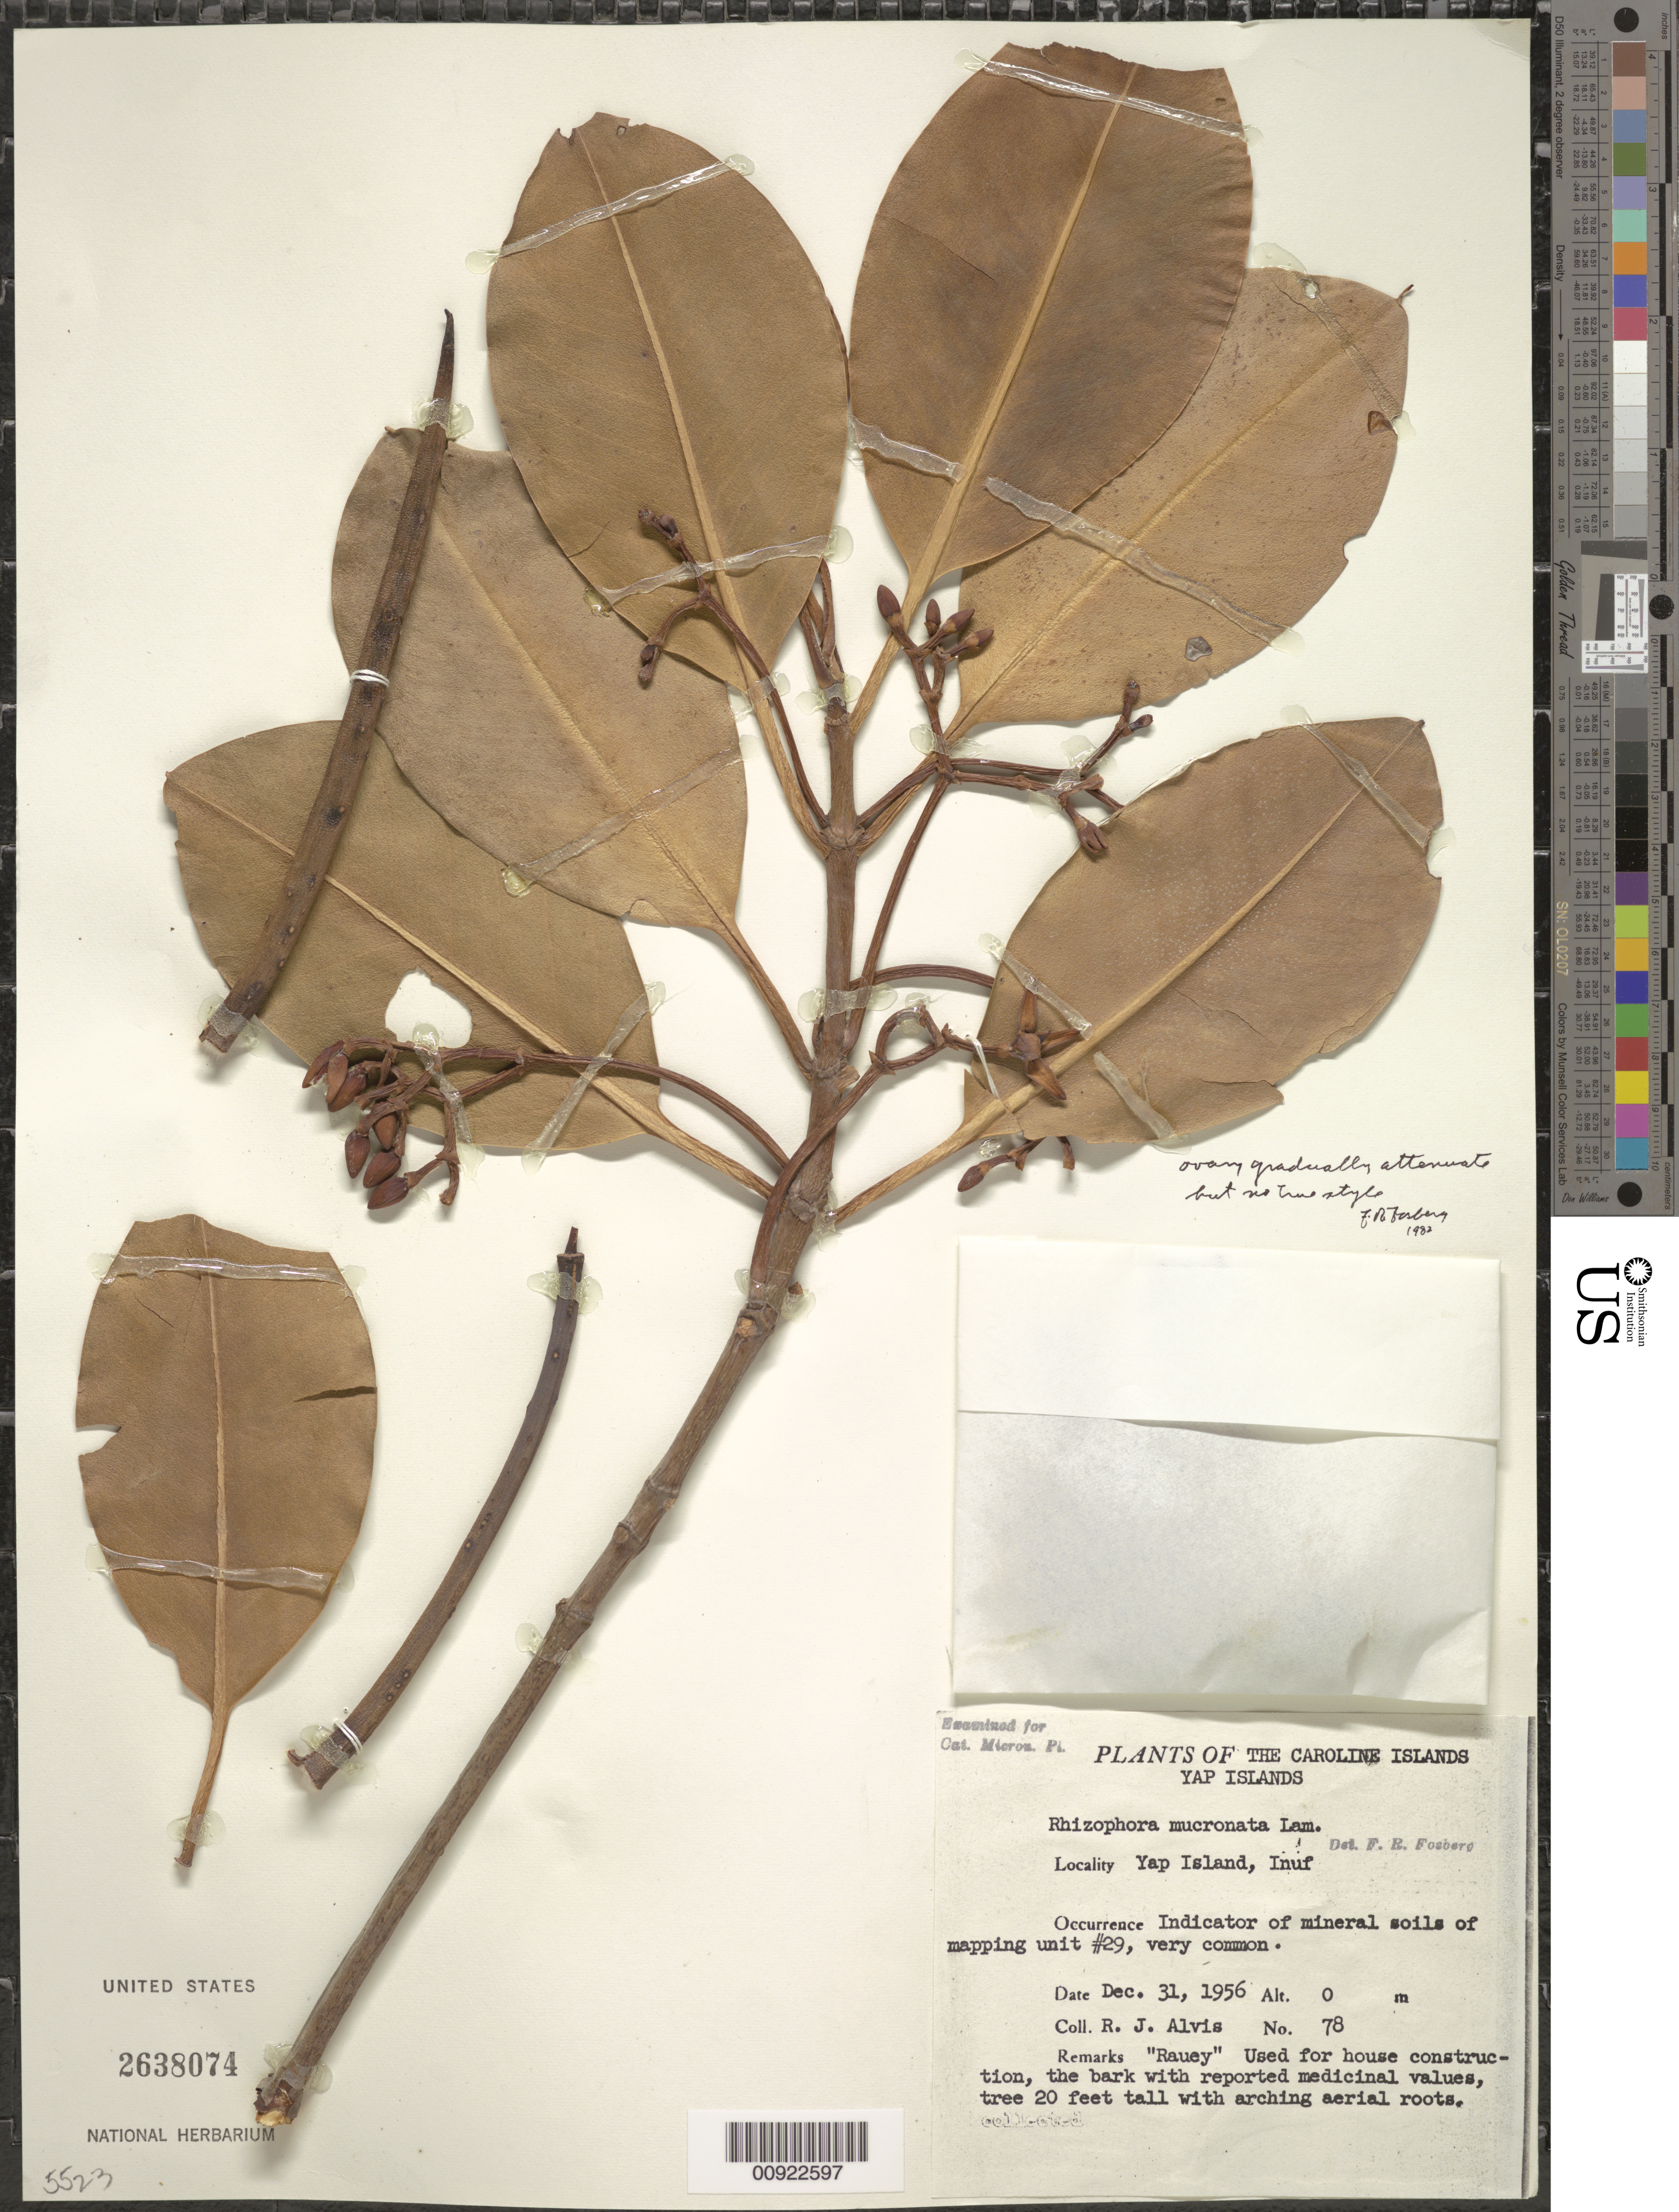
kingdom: Plantae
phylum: Tracheophyta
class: Magnoliopsida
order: Malpighiales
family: Rhizophoraceae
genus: Rhizophora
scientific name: Rhizophora mucronata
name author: Lam.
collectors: R. Alvis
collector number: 78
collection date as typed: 31 Dec 1956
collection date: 1956-12-31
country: Micronesia, Federated States of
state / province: Yap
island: Yap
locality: Inuf.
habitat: Indicator of mineral soils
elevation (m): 0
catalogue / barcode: US 2638074